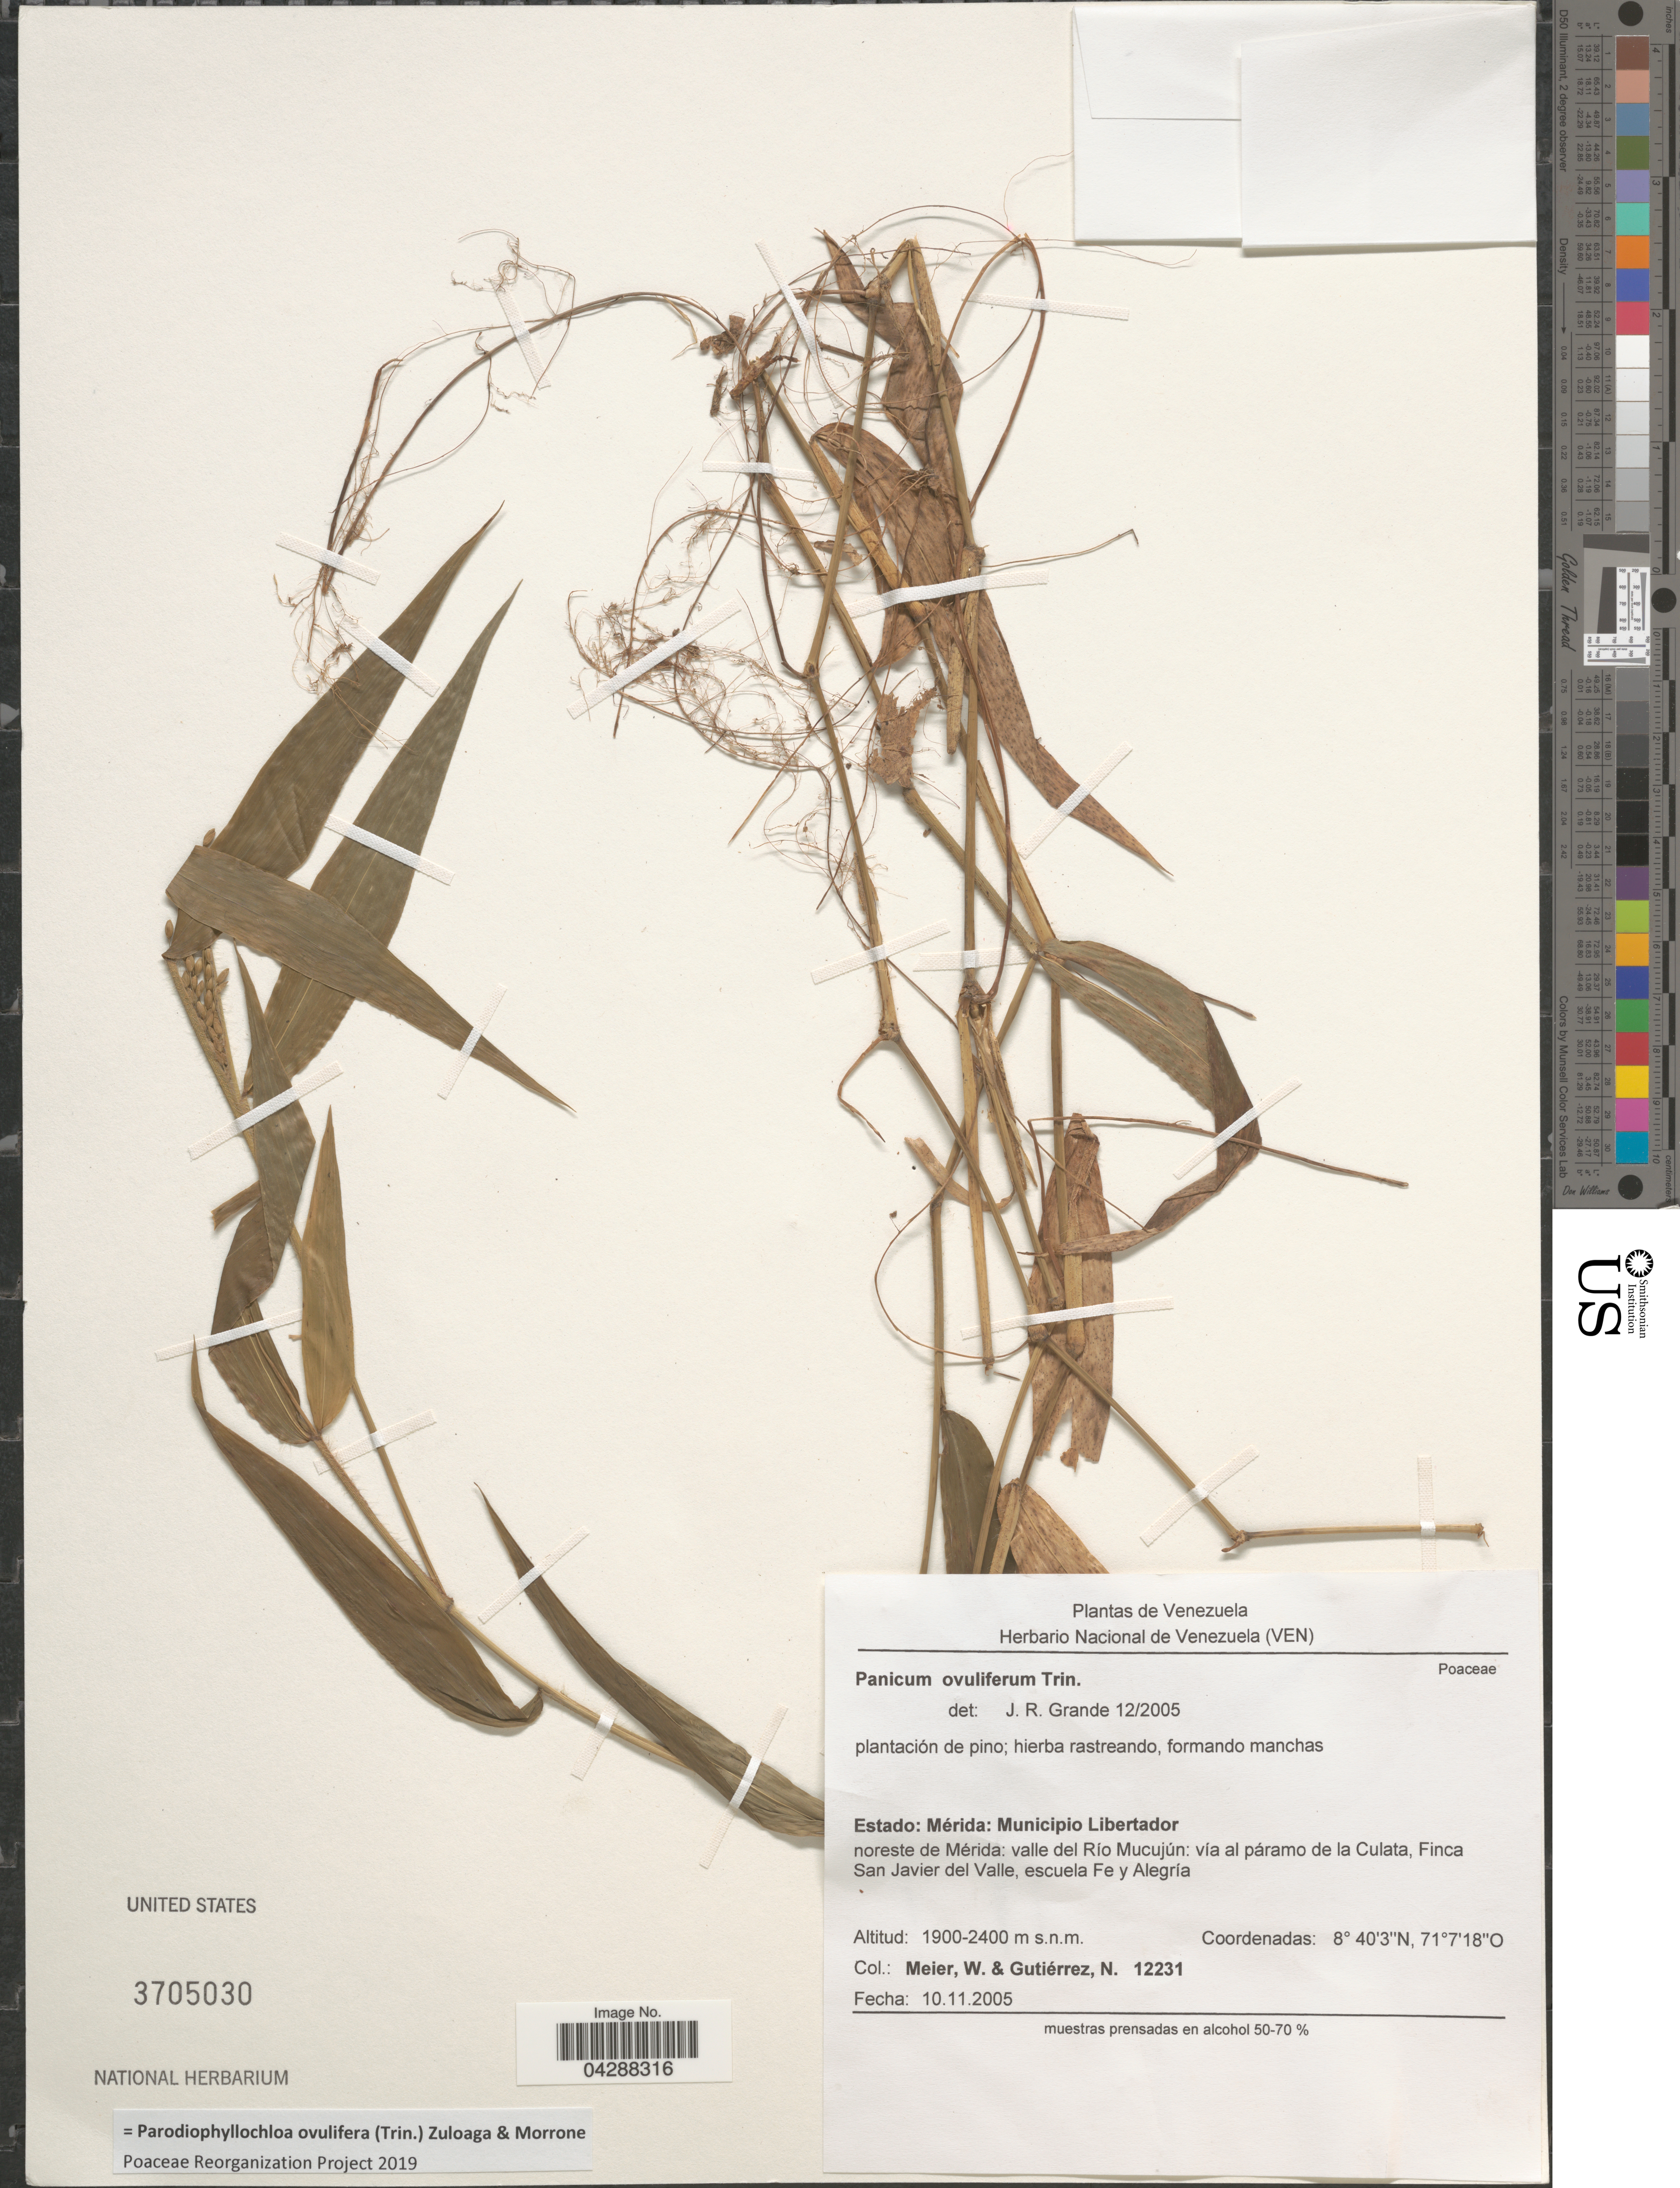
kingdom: Plantae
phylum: Tracheophyta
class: Liliopsida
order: Poales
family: Poaceae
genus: Parodiophyllochloa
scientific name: Parodiophyllochloa ovulifera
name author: (Trin.) Zuloaga & Morrone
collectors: W. Meier & N. Gutierrez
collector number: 12231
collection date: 2005-11-10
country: Venezuela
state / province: Merida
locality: Estado: Mérida: Municipio Libertador. Noreste de Mérida: valle del Río Mucujún: vía al páramo de la Culata, Finca San Javier del Valle, escuela Fe y Alegría.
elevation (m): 1900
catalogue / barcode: US 3705030